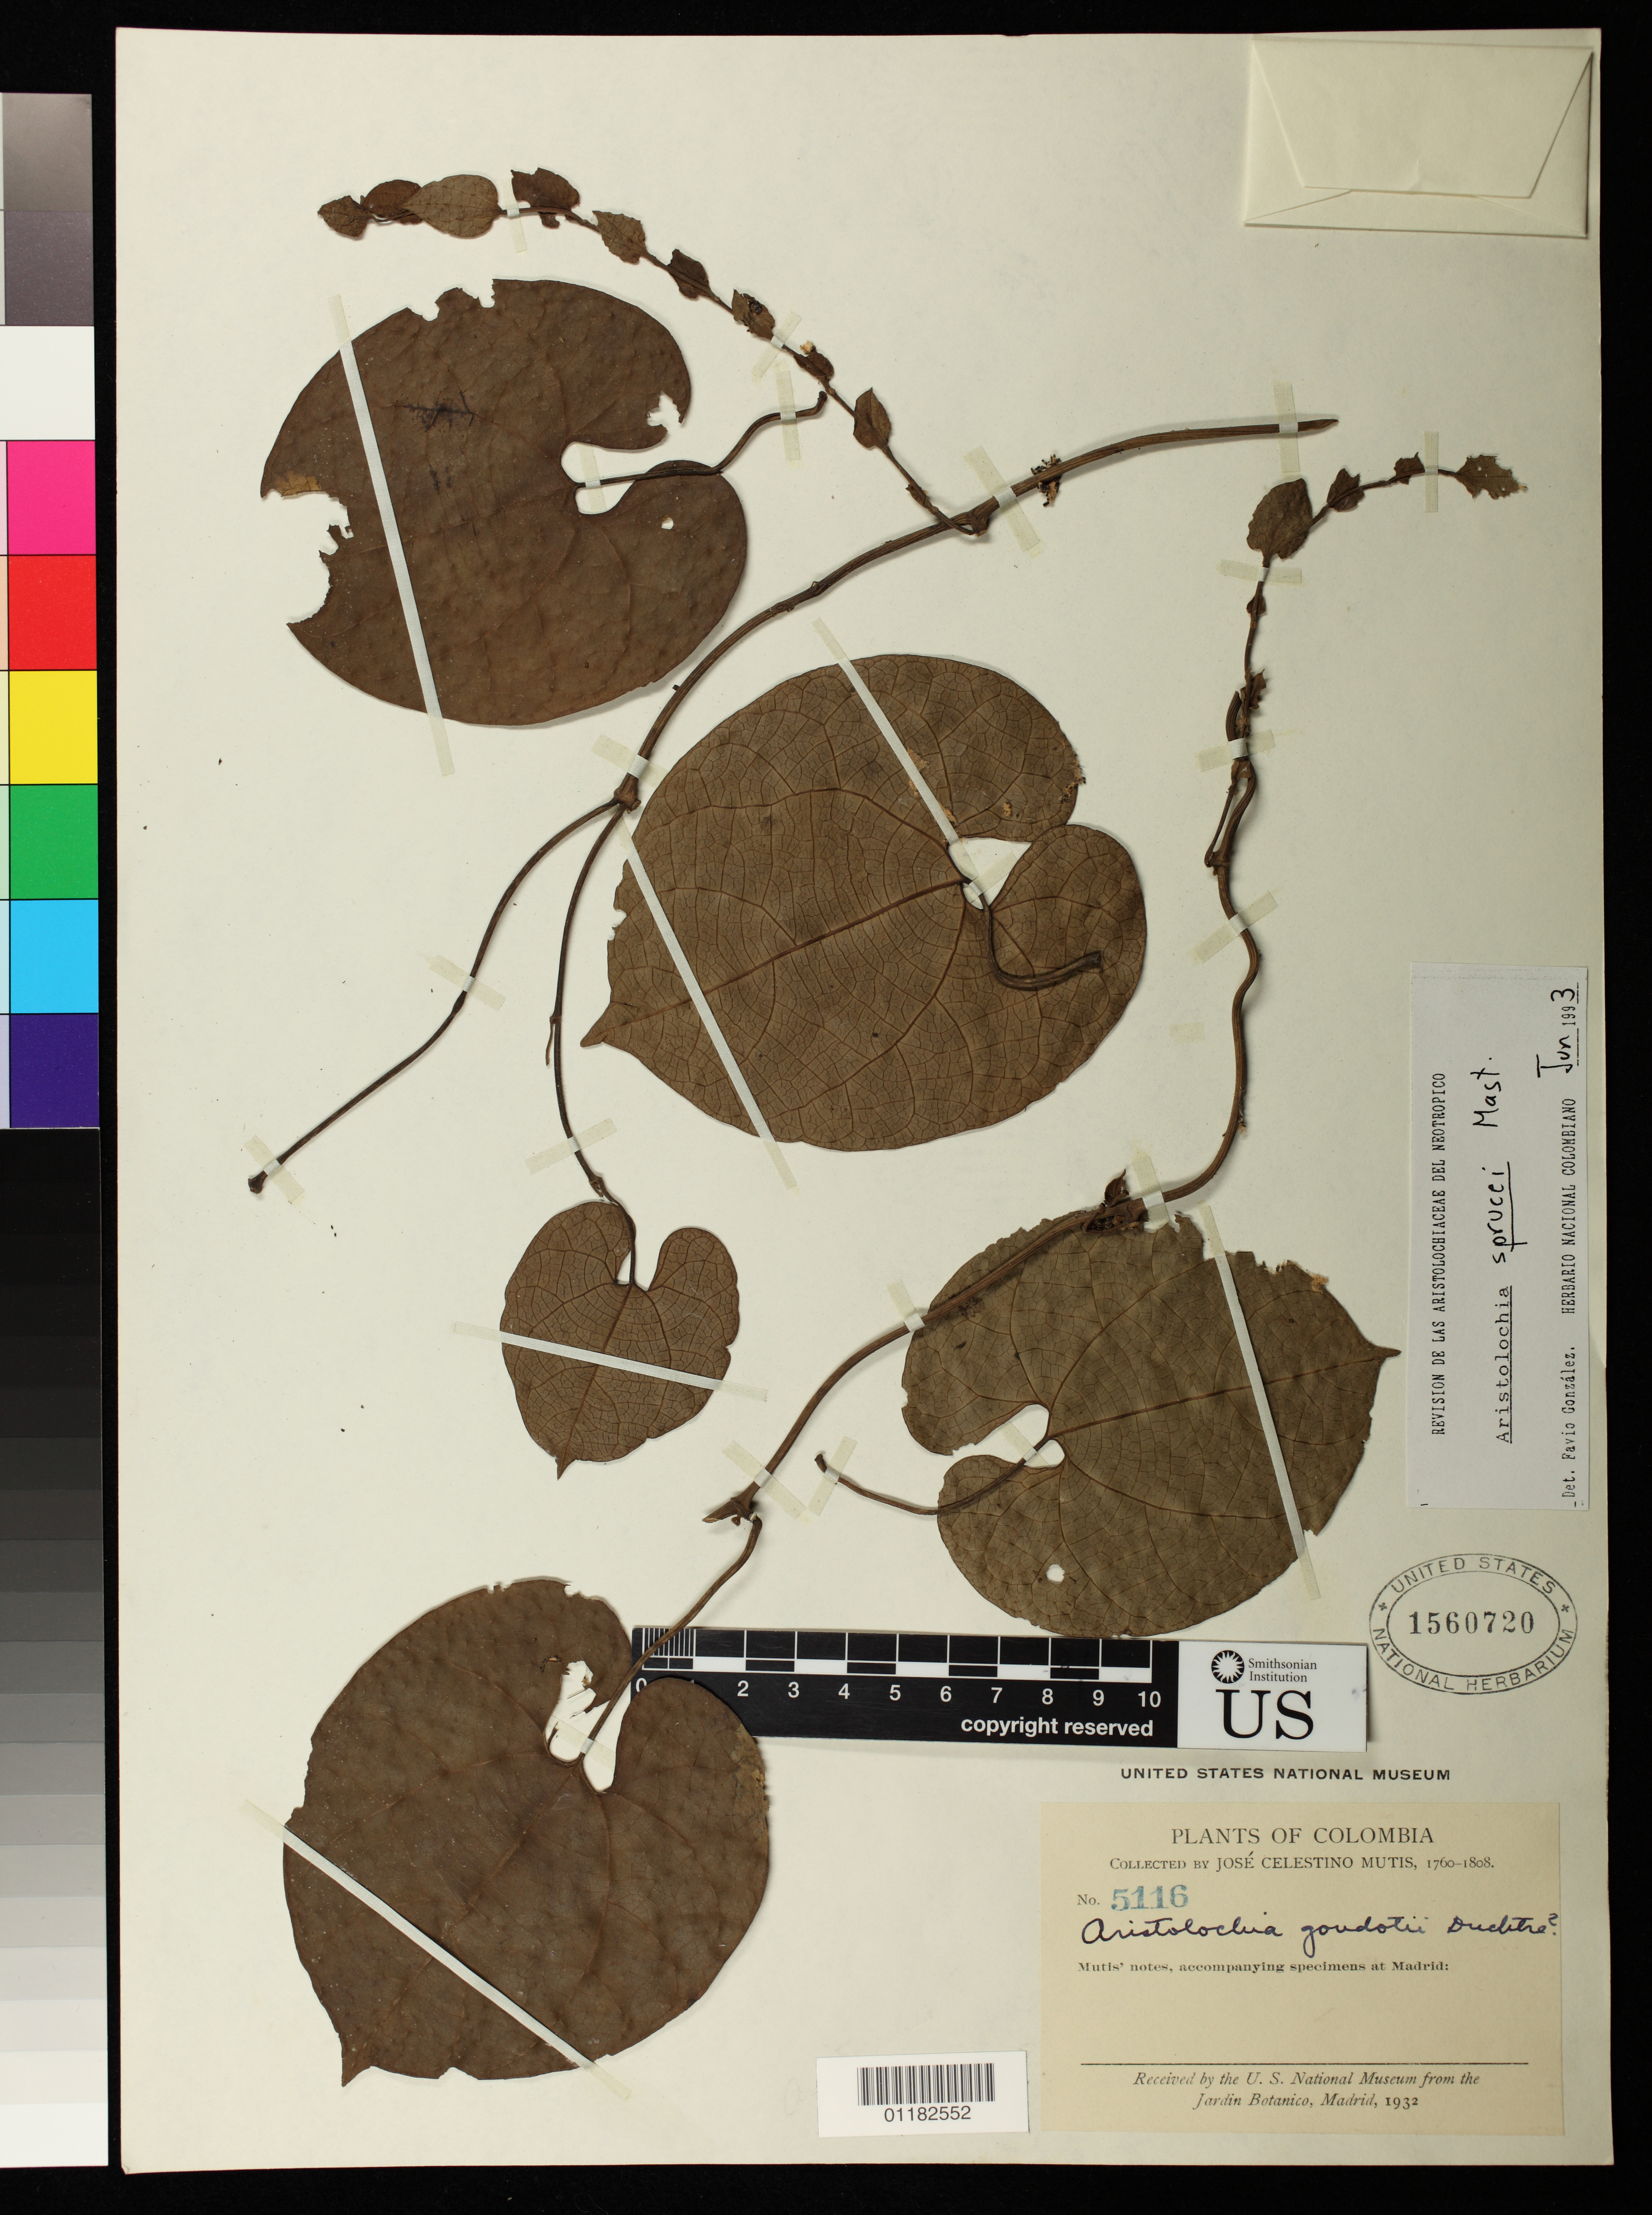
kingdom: Plantae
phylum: Tracheophyta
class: Magnoliopsida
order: Piperales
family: Aristolochiaceae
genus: Aristolochia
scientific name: Aristolochia sprucei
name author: Mast.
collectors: J. C. B. Mutis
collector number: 5116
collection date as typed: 1760 to 1808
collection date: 1760/1808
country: Colombia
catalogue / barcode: US 1560720